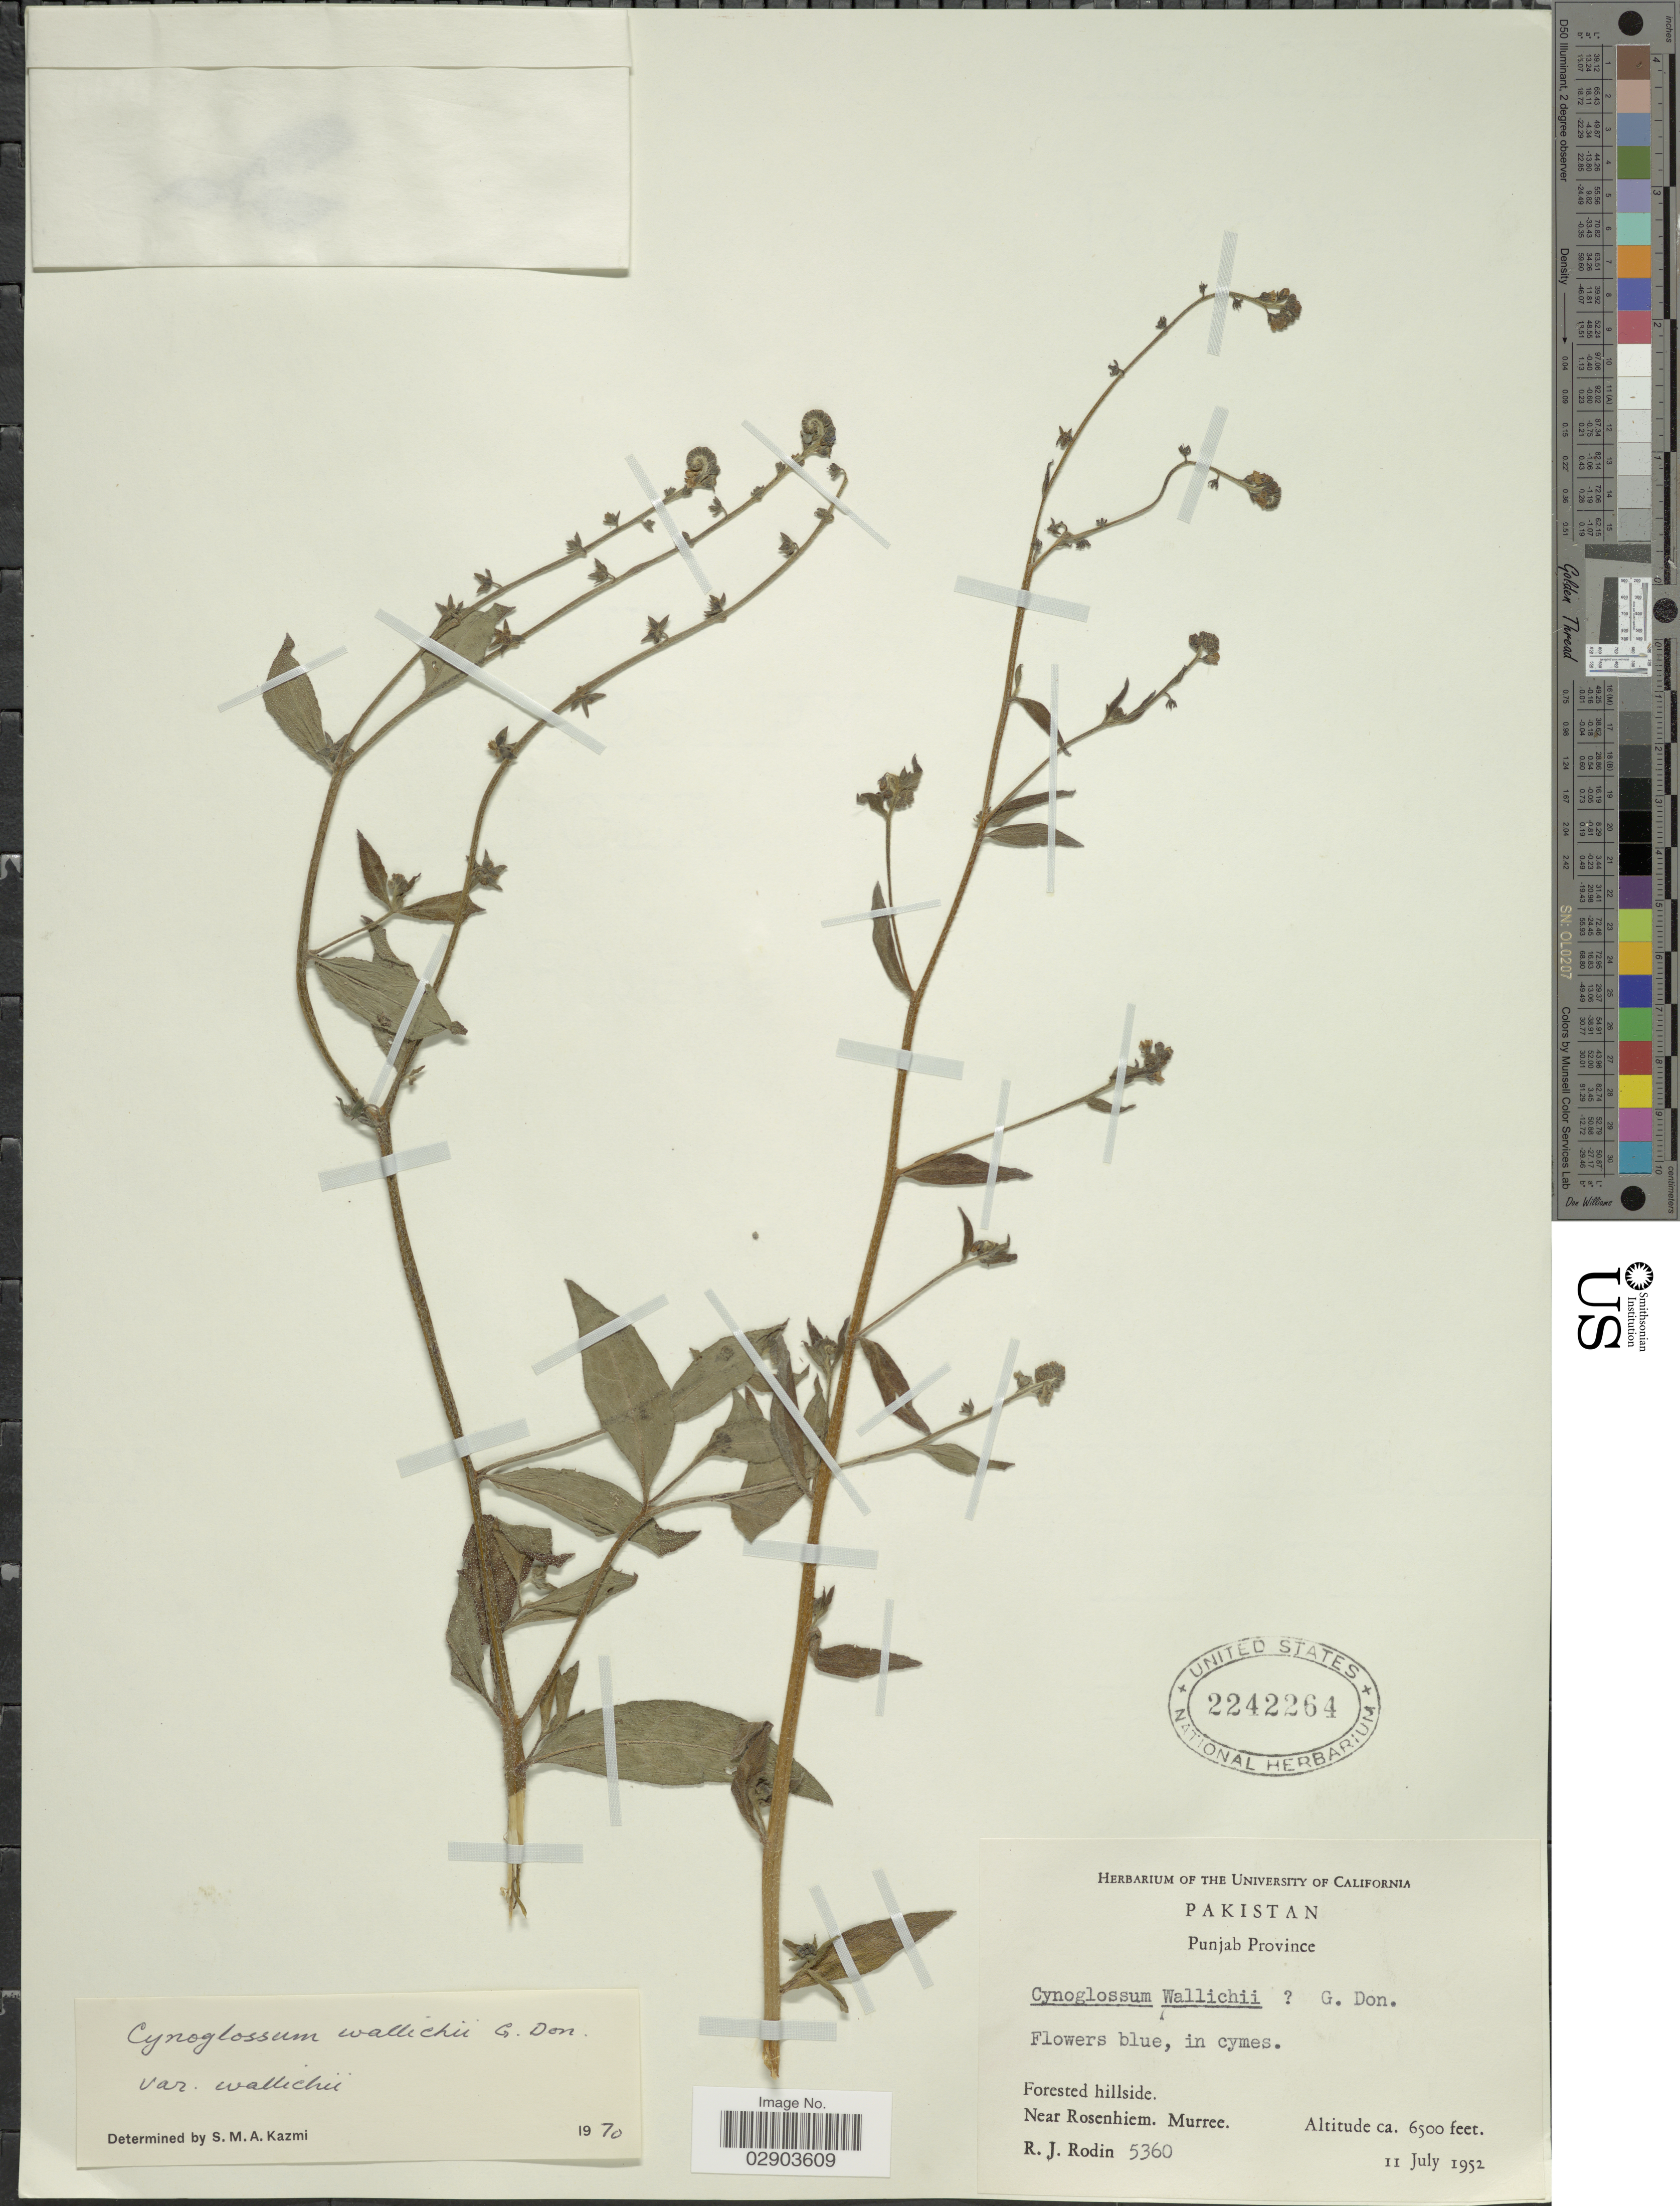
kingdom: Plantae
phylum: Tracheophyta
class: Magnoliopsida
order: Boraginales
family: Boraginaceae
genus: Cynoglossum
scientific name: Cynoglossum wallichii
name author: G. Don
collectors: R. J. Rodin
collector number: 5360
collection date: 1952-07-11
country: Pakistan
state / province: Punjab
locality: Punjab Province, Near Rosenhiem, Murree.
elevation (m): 1981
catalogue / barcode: US 2242264